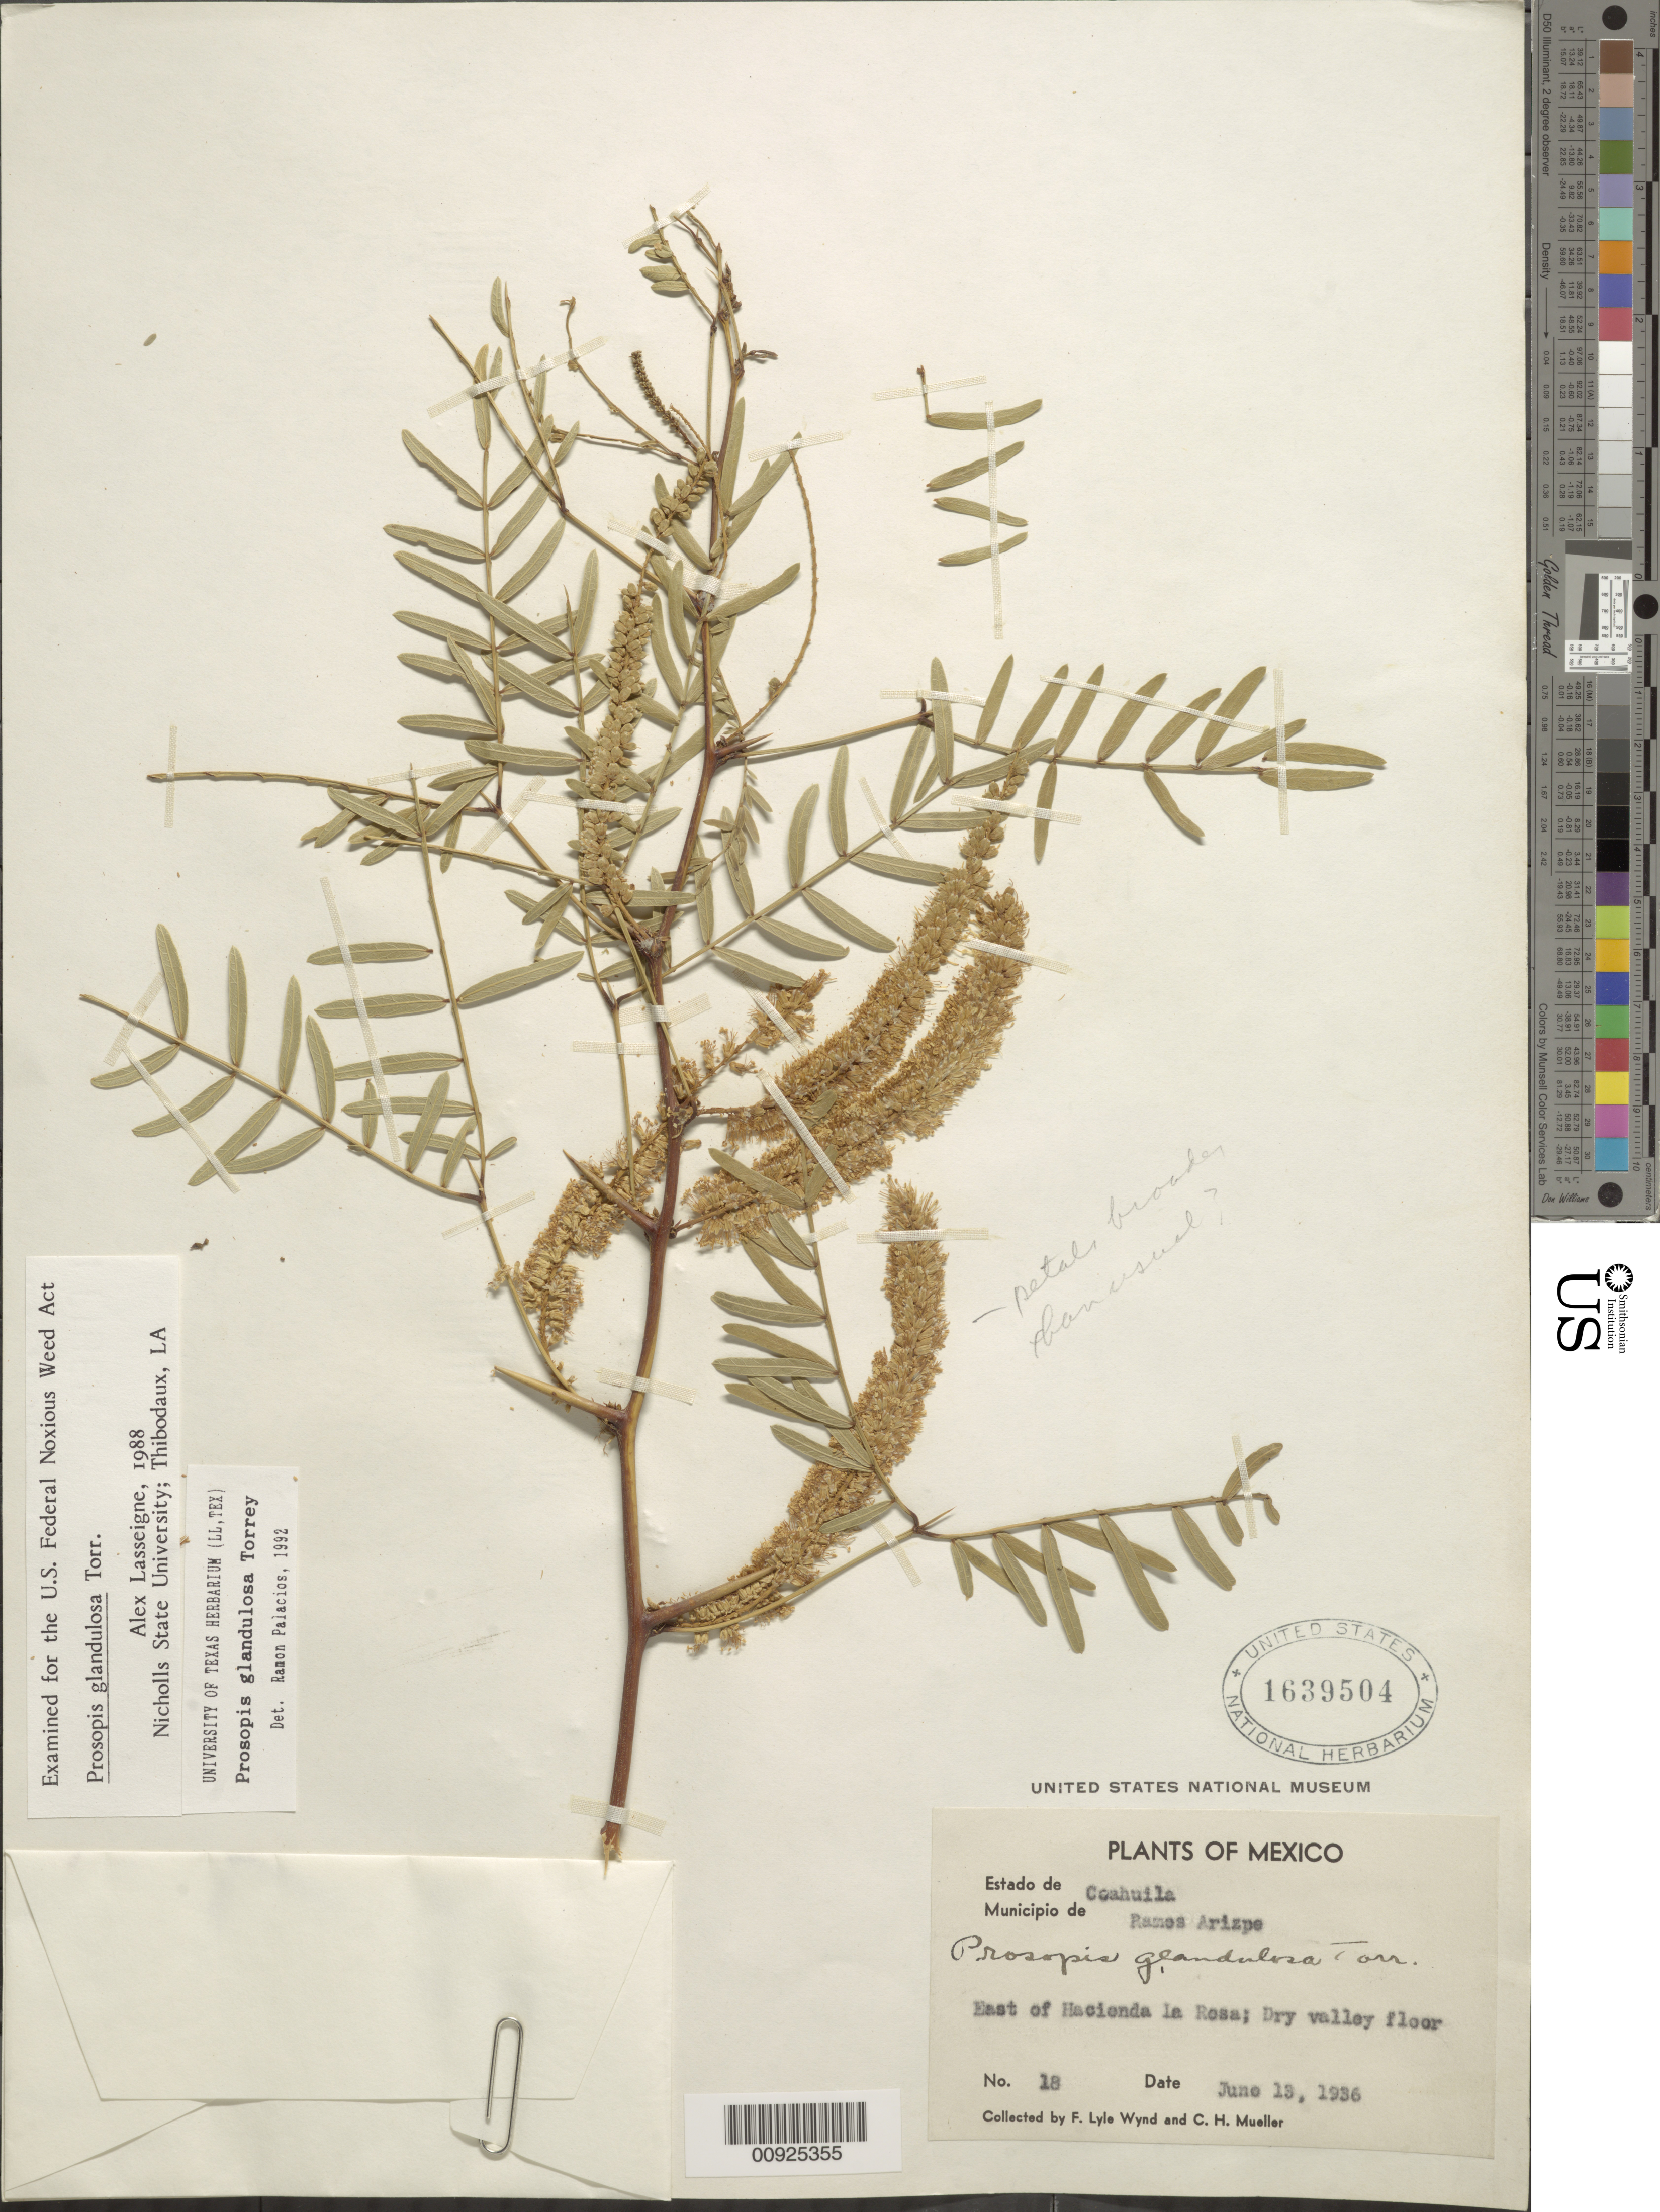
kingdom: Plantae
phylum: Tracheophyta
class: Magnoliopsida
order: Fabales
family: Fabaceae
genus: Neltuma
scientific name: Neltuma glandulosa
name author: (Torr.) Britton & Rose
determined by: Strong, Mark T., (BOT), Smithsonian Institution - National Museum of Natural History (UNITED STATES)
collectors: F. L. Wynd & C. H. Mueller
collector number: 18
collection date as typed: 13 Jun 1936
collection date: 1936-06-13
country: Mexico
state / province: Coahuila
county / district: Ramos Arizpe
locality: Estado de Coahuila: Municipio de Ramos Arizpe: East of Hacienda La Rosa.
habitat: Dry valley floor.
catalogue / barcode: US 1639504